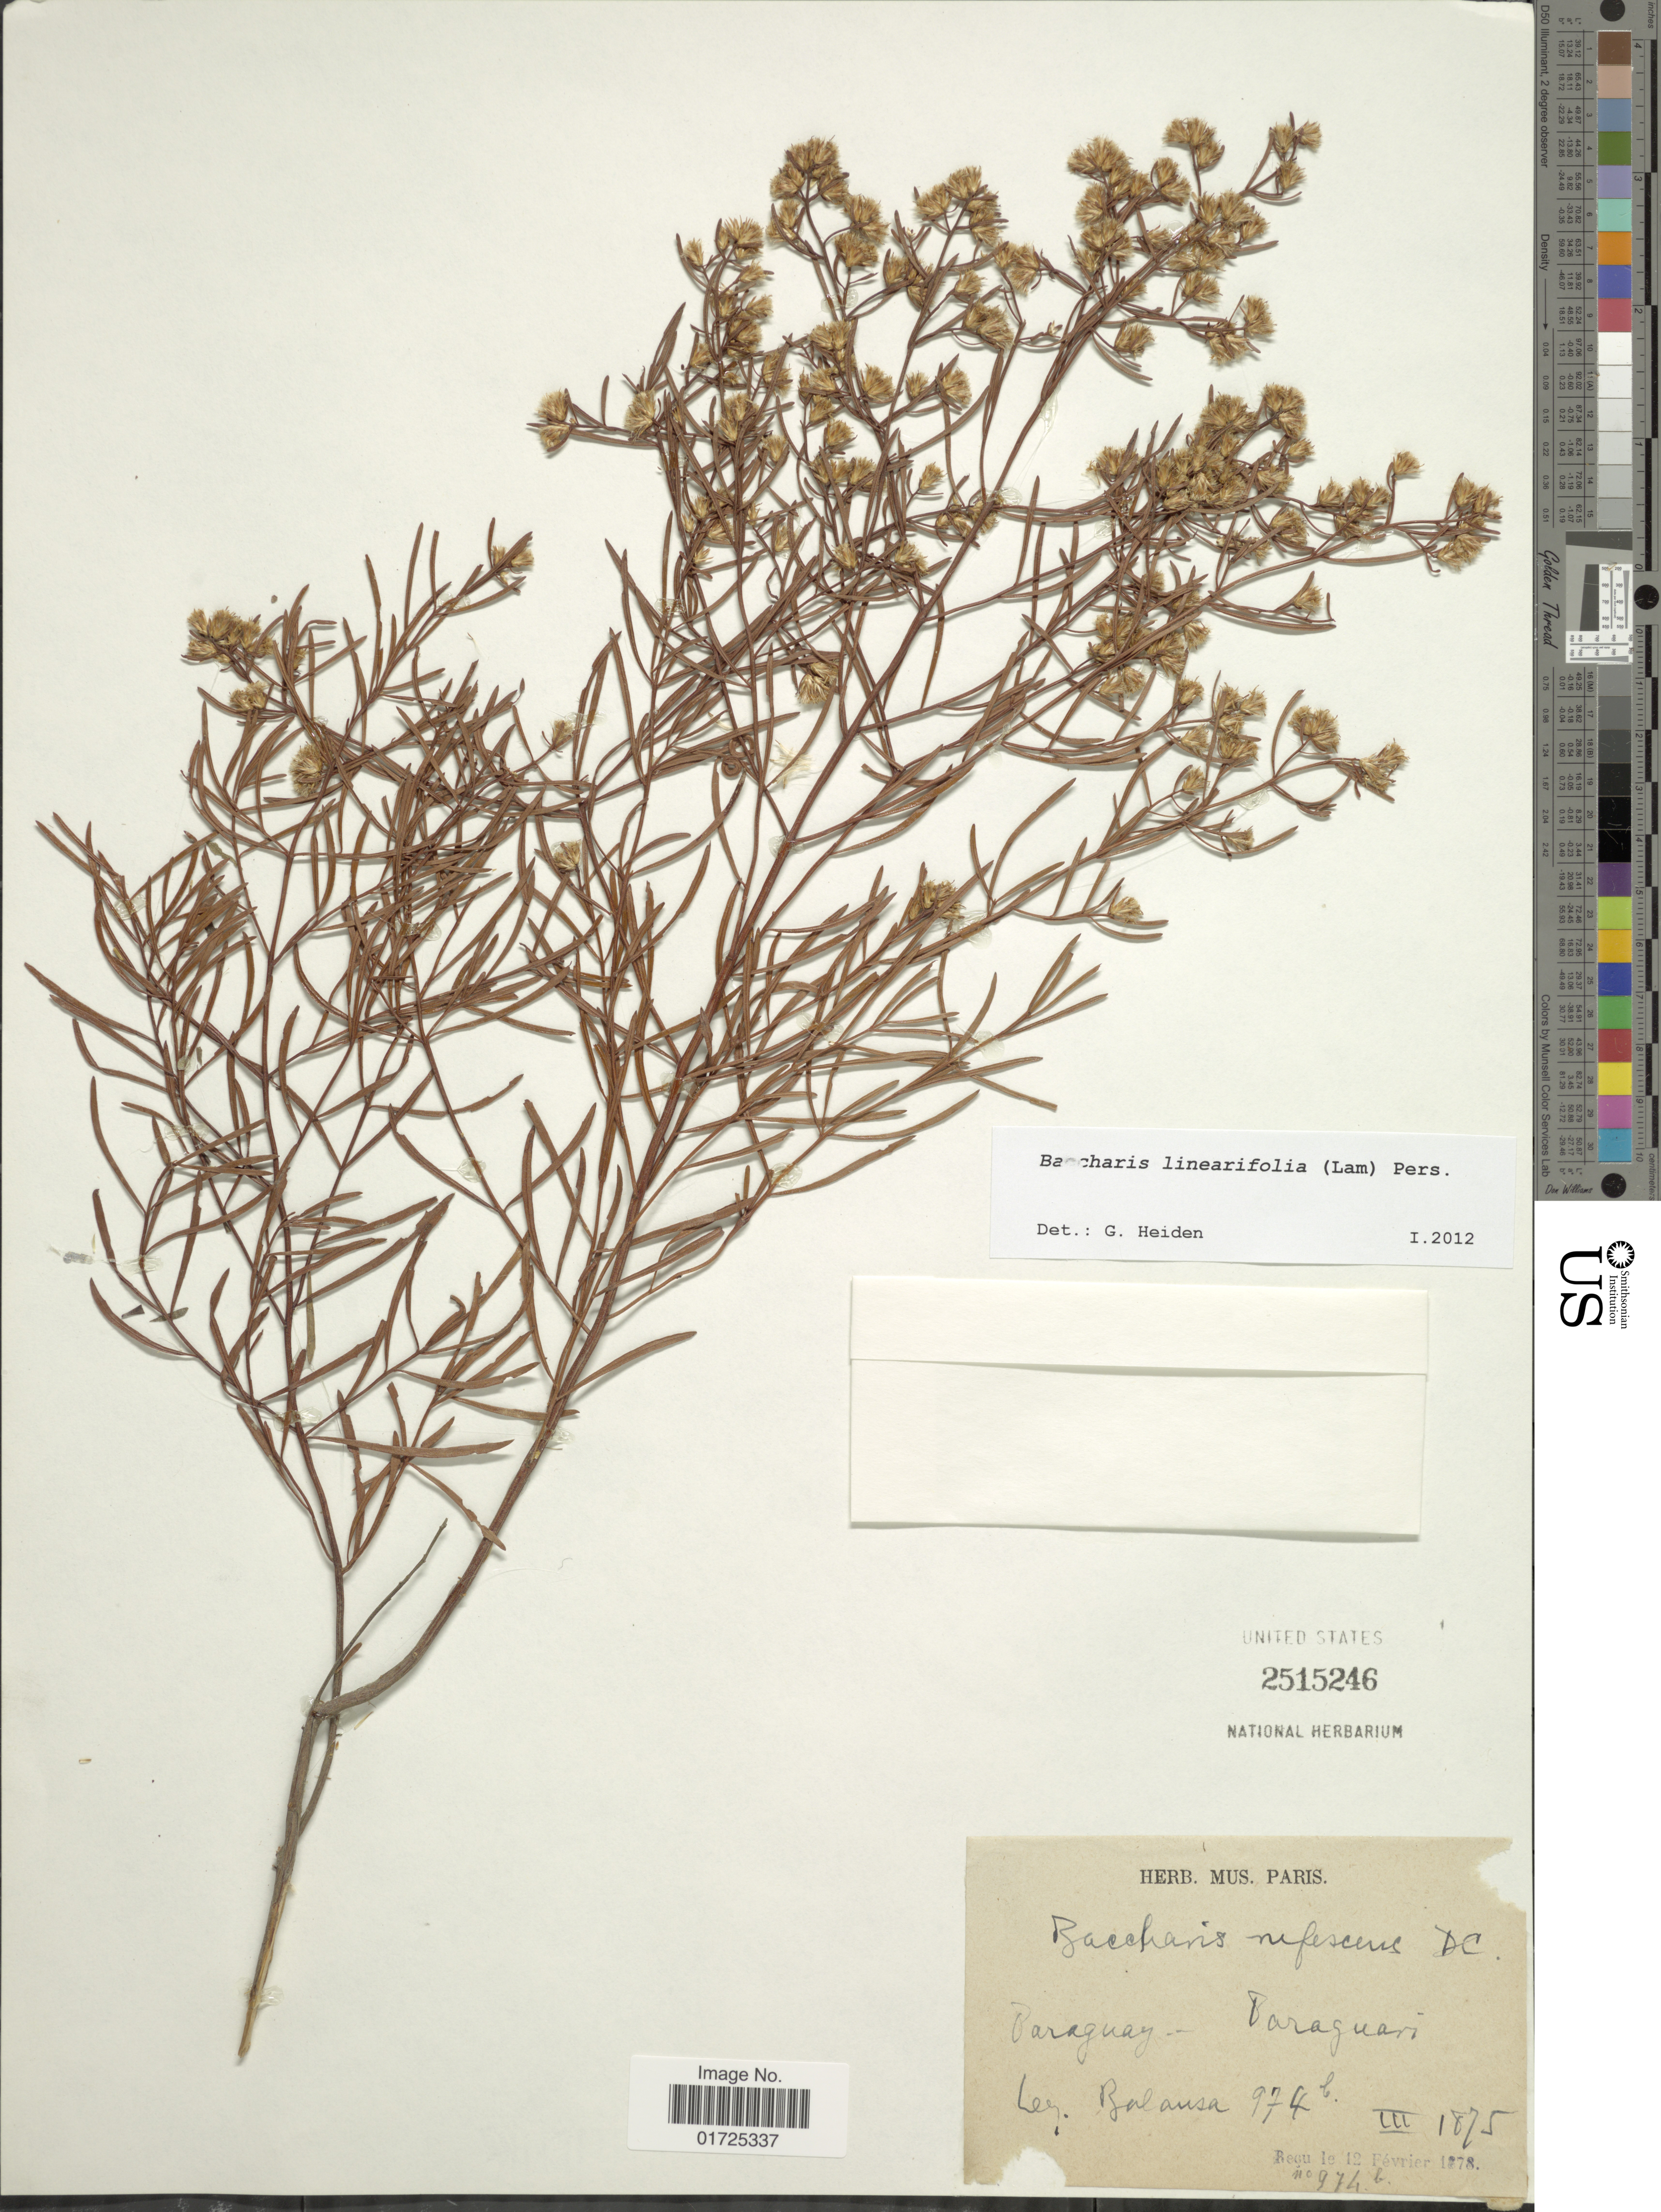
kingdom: Plantae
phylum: Tracheophyta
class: Magnoliopsida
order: Asterales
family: Asteraceae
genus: Baccharis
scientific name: Baccharis linearifolia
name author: (Lam.) Pers.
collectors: -. Balansa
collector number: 974b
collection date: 1875-03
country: Paraguay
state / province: Paraguari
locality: Paraguay - Paraguari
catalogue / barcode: US 2515246